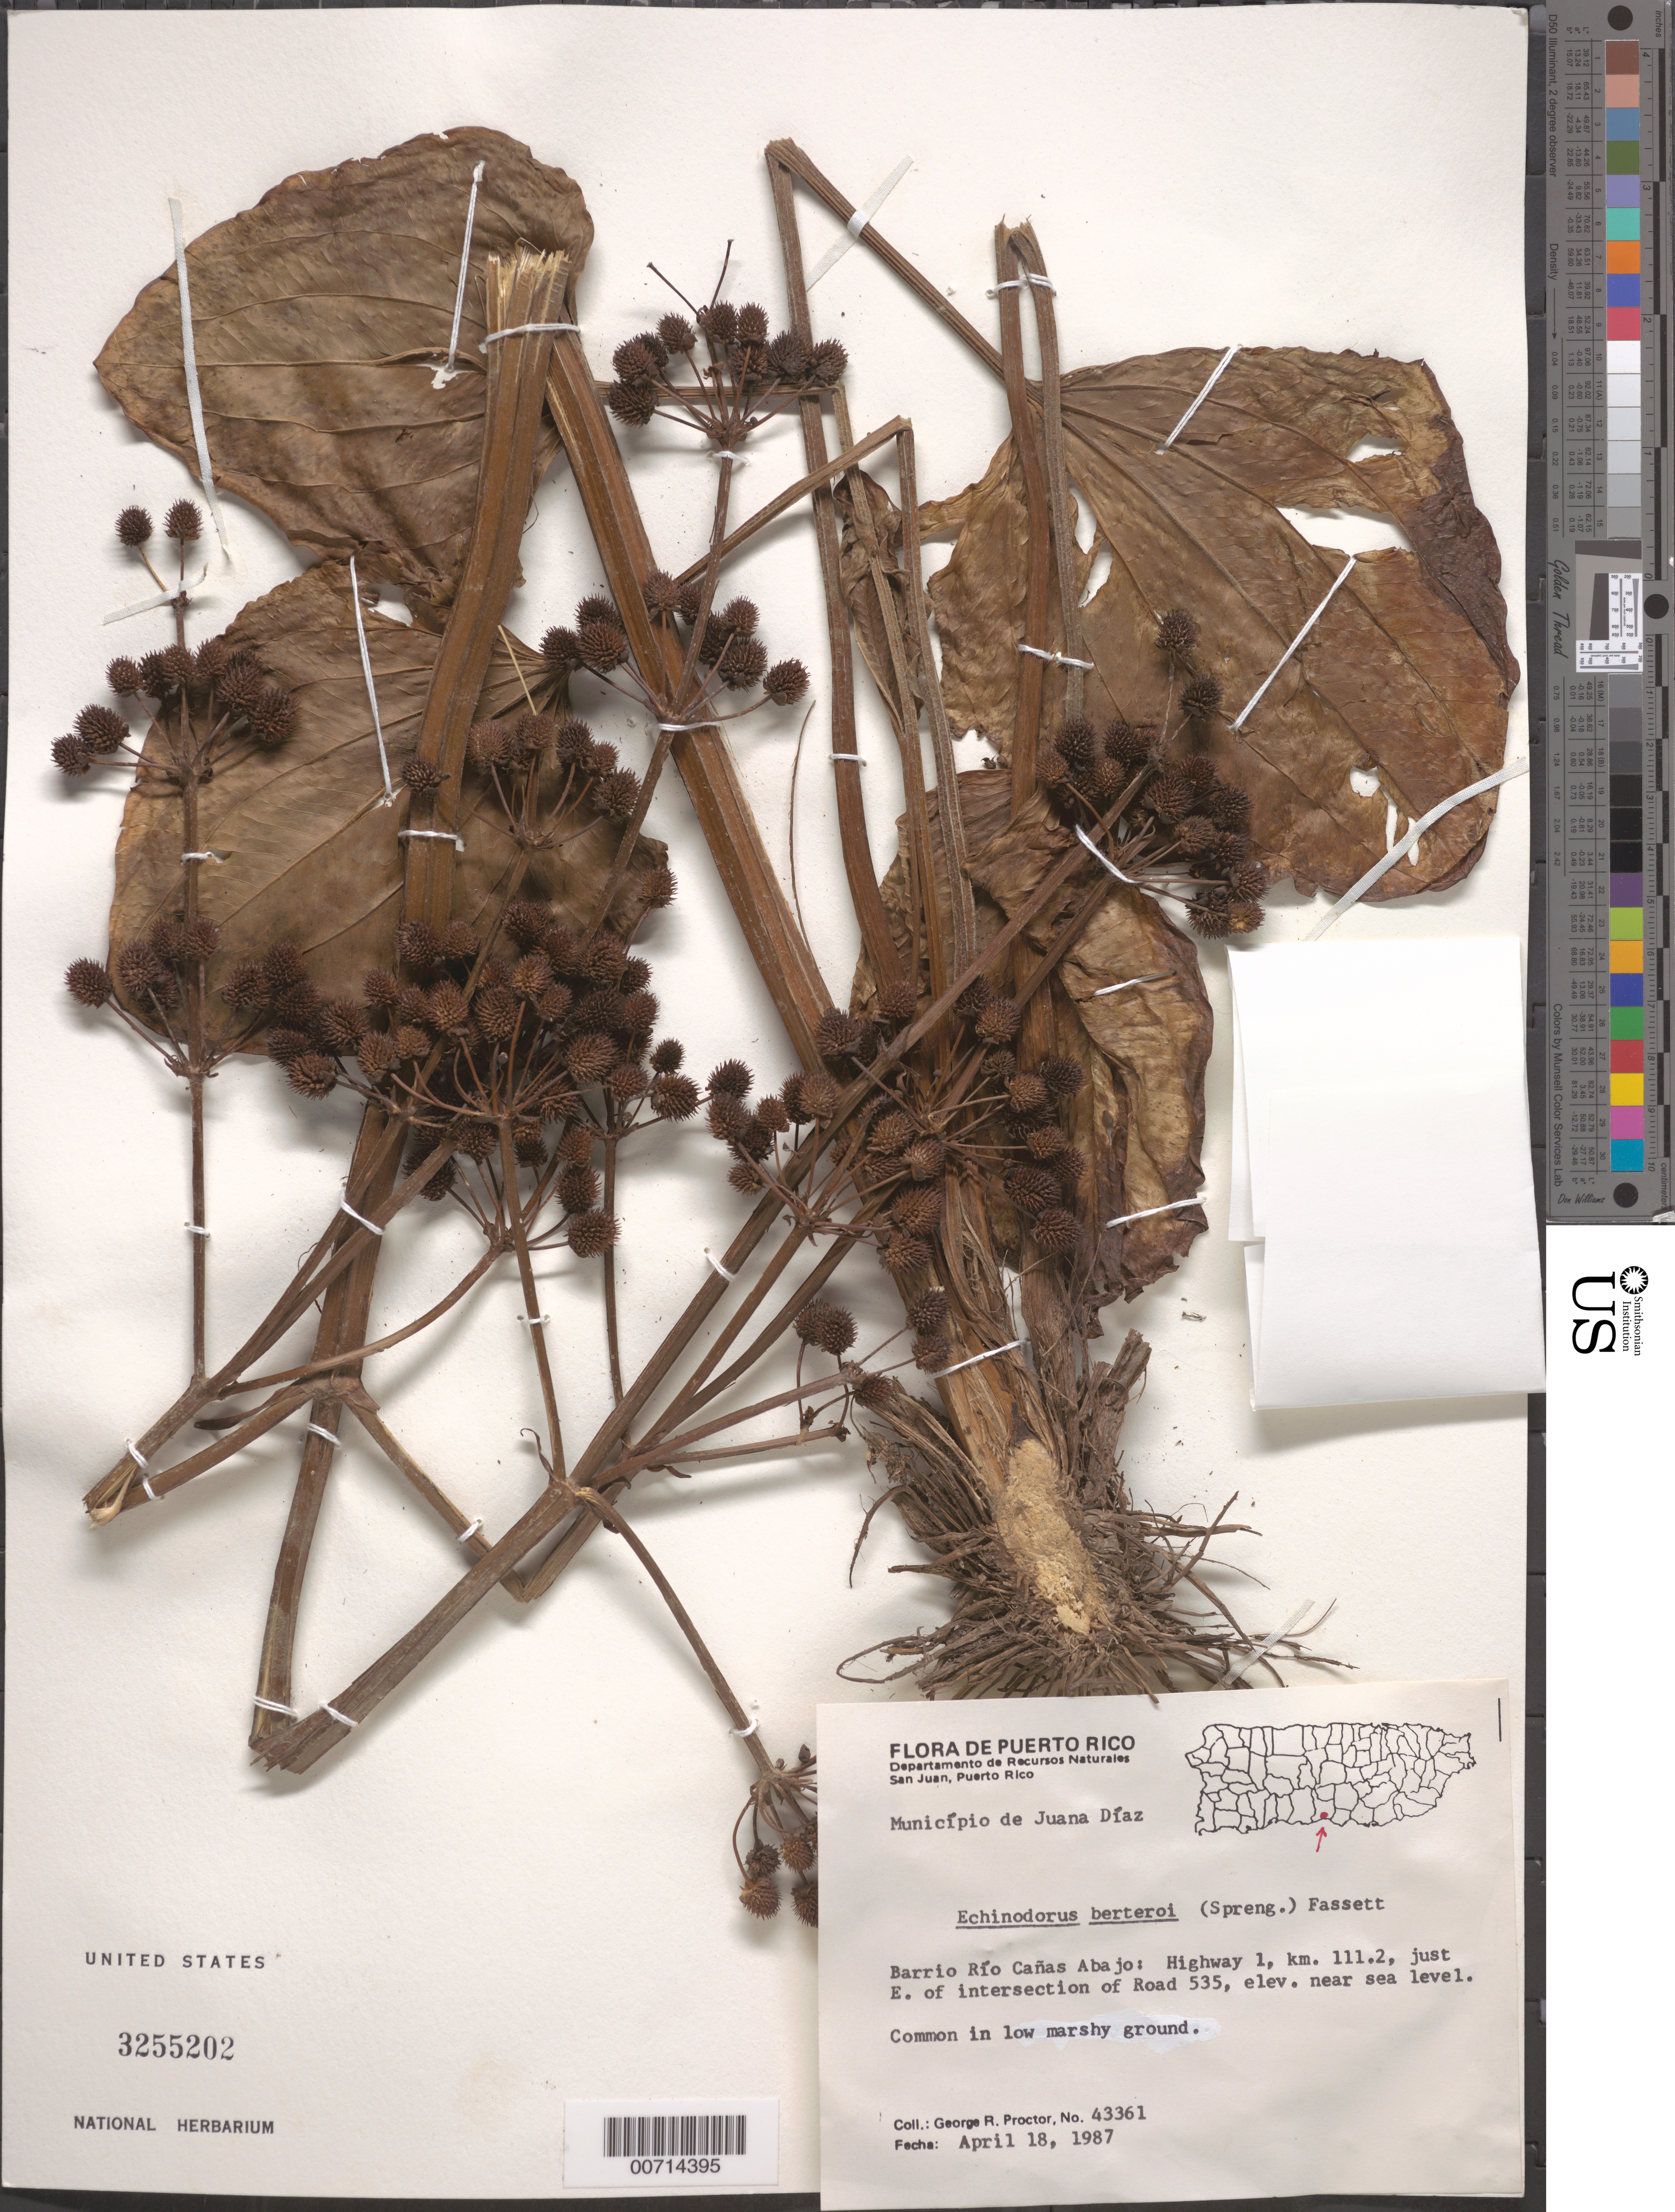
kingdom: Plantae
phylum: Tracheophyta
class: Liliopsida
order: Alismatales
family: Alismataceae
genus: Echinodorus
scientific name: Echinodorus berteroi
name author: (Spreng.) Fassett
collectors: G. R. Proctor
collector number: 43361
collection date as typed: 18 Apr 1987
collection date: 1987-04-18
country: Puerto Rico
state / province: Juana Díaz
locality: Juana Diaz, Barrio Río Canas Abajo: hwy 1, km 111.2, just E of intersection of road 535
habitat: Low marshy ground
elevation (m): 0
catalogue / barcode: US 3255202